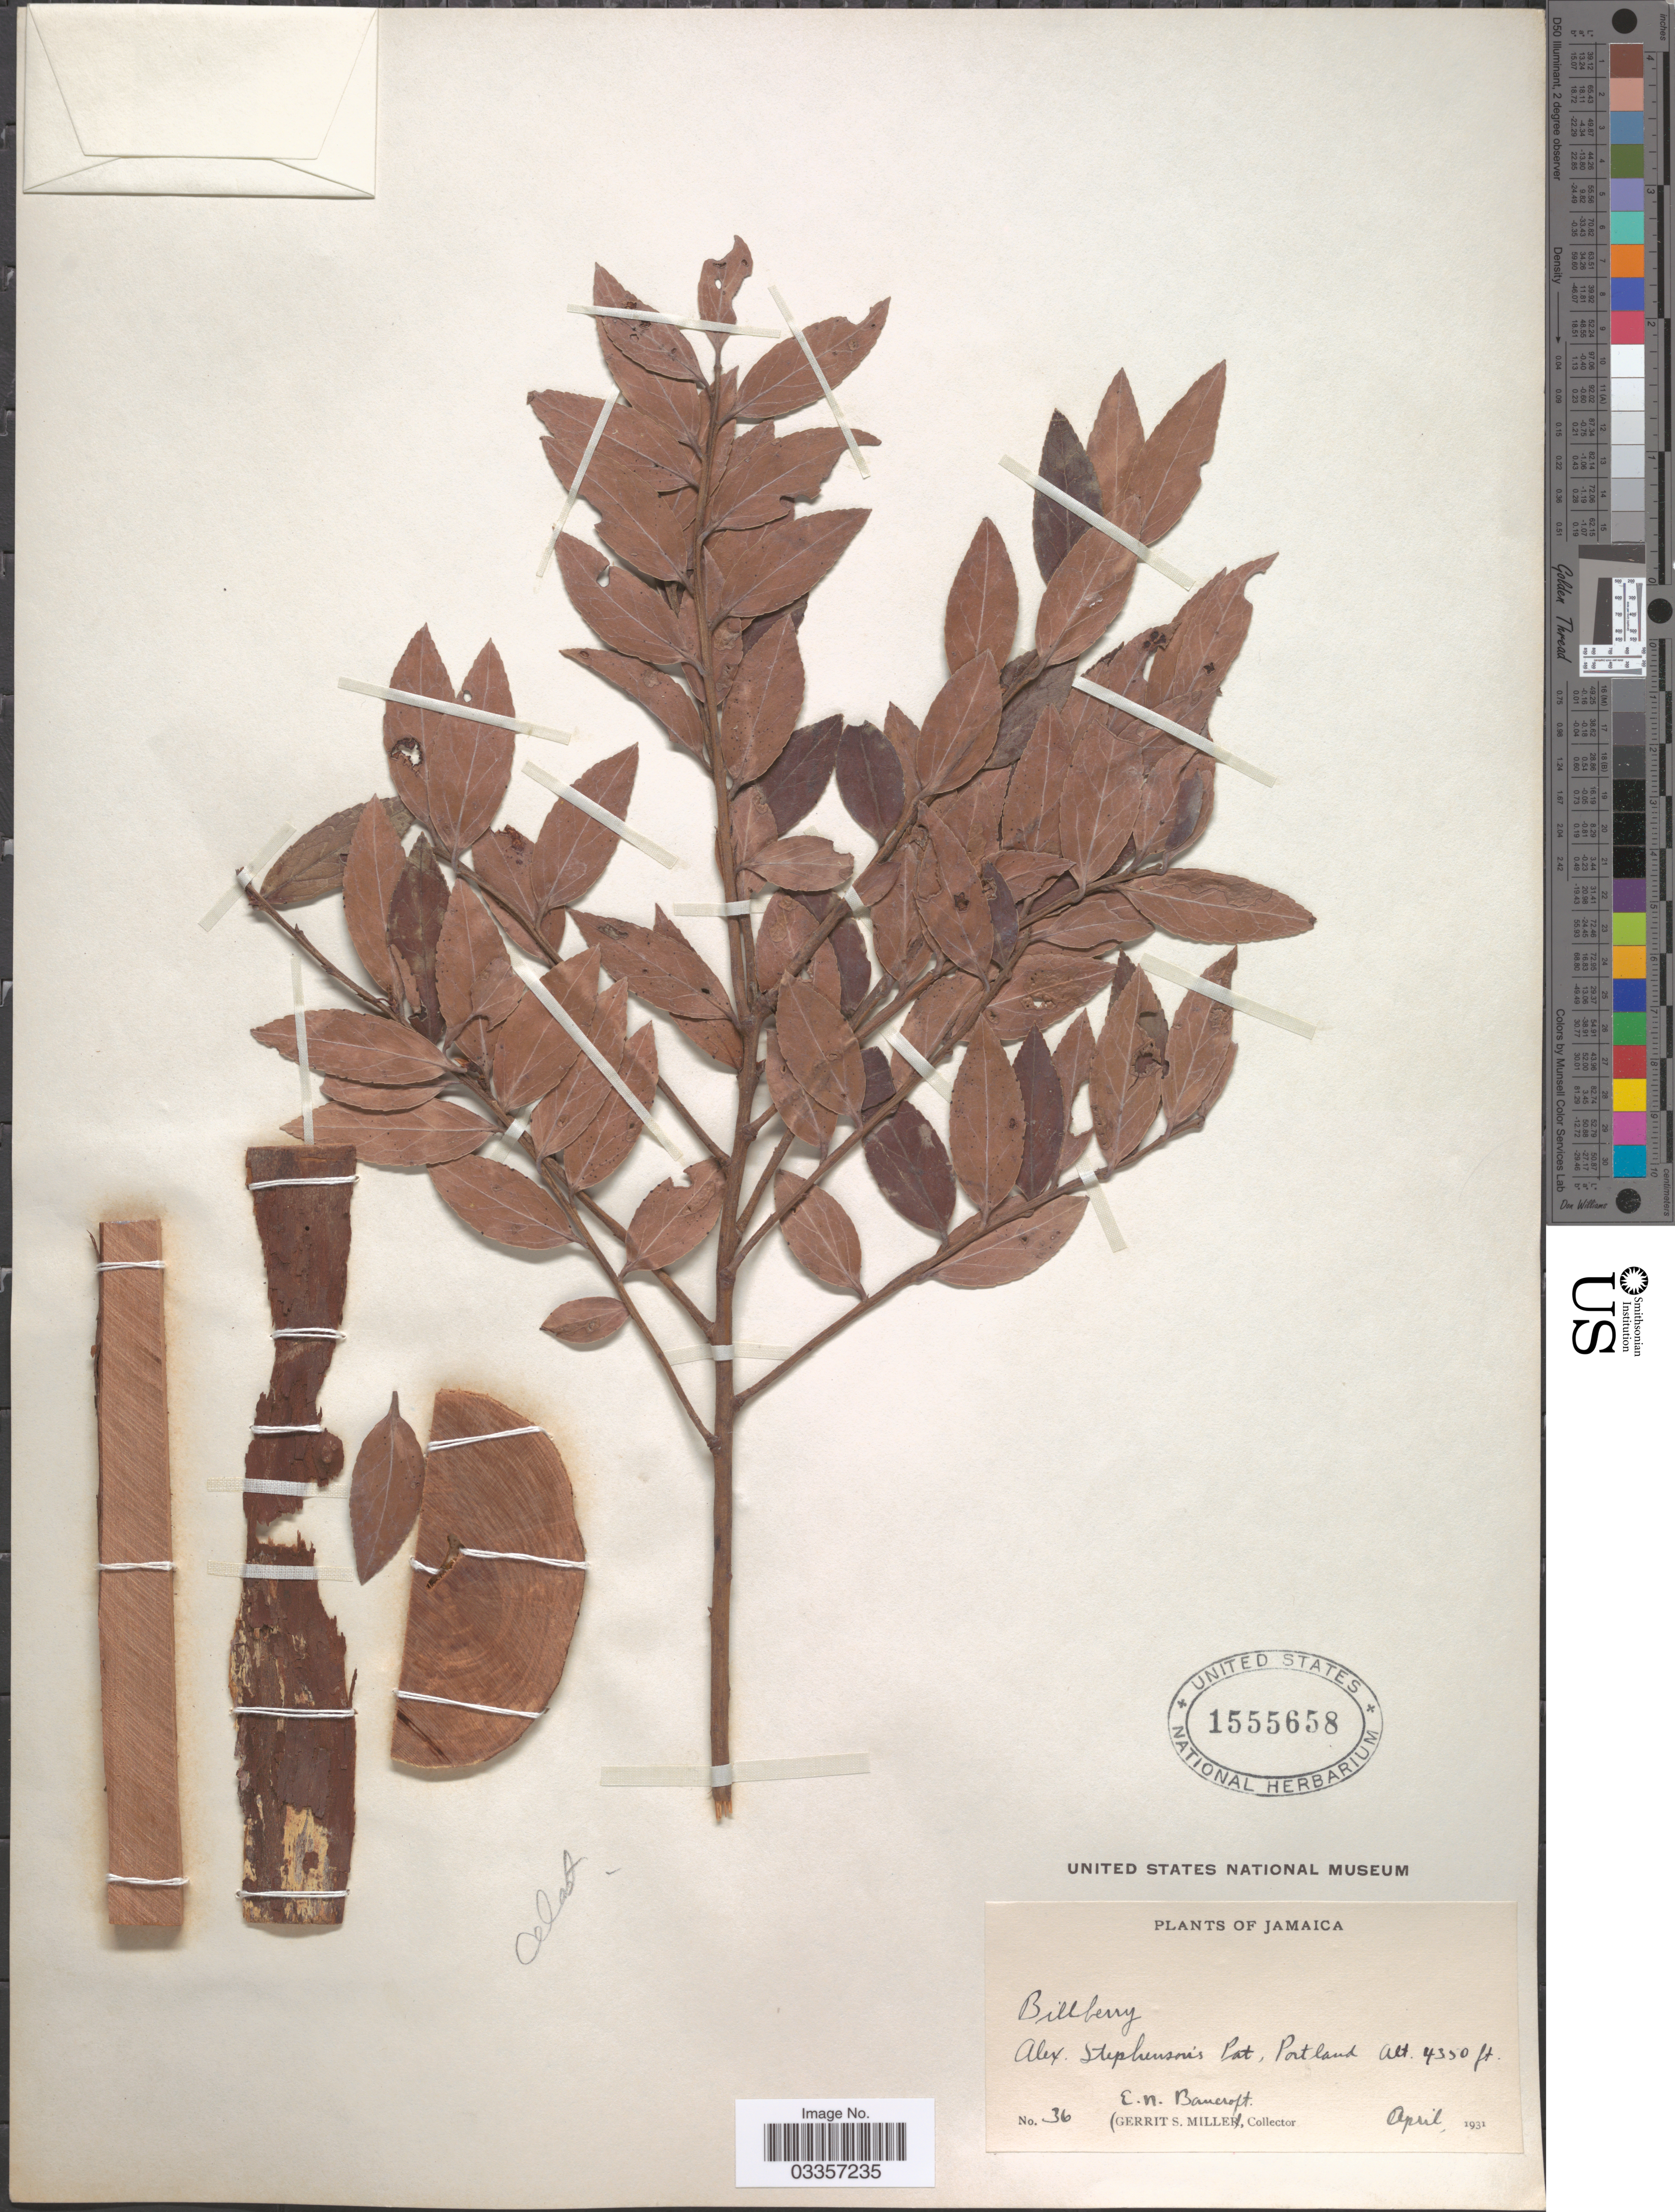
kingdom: Plantae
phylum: Tracheophyta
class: Magnoliopsida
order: Celastrales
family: Celastraceae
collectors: E. Bancroft & G. S. Miller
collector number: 36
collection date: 1931-04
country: Jamaica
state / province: Portland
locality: Alex. Stephenson's Pat.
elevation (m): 1326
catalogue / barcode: US 1555658